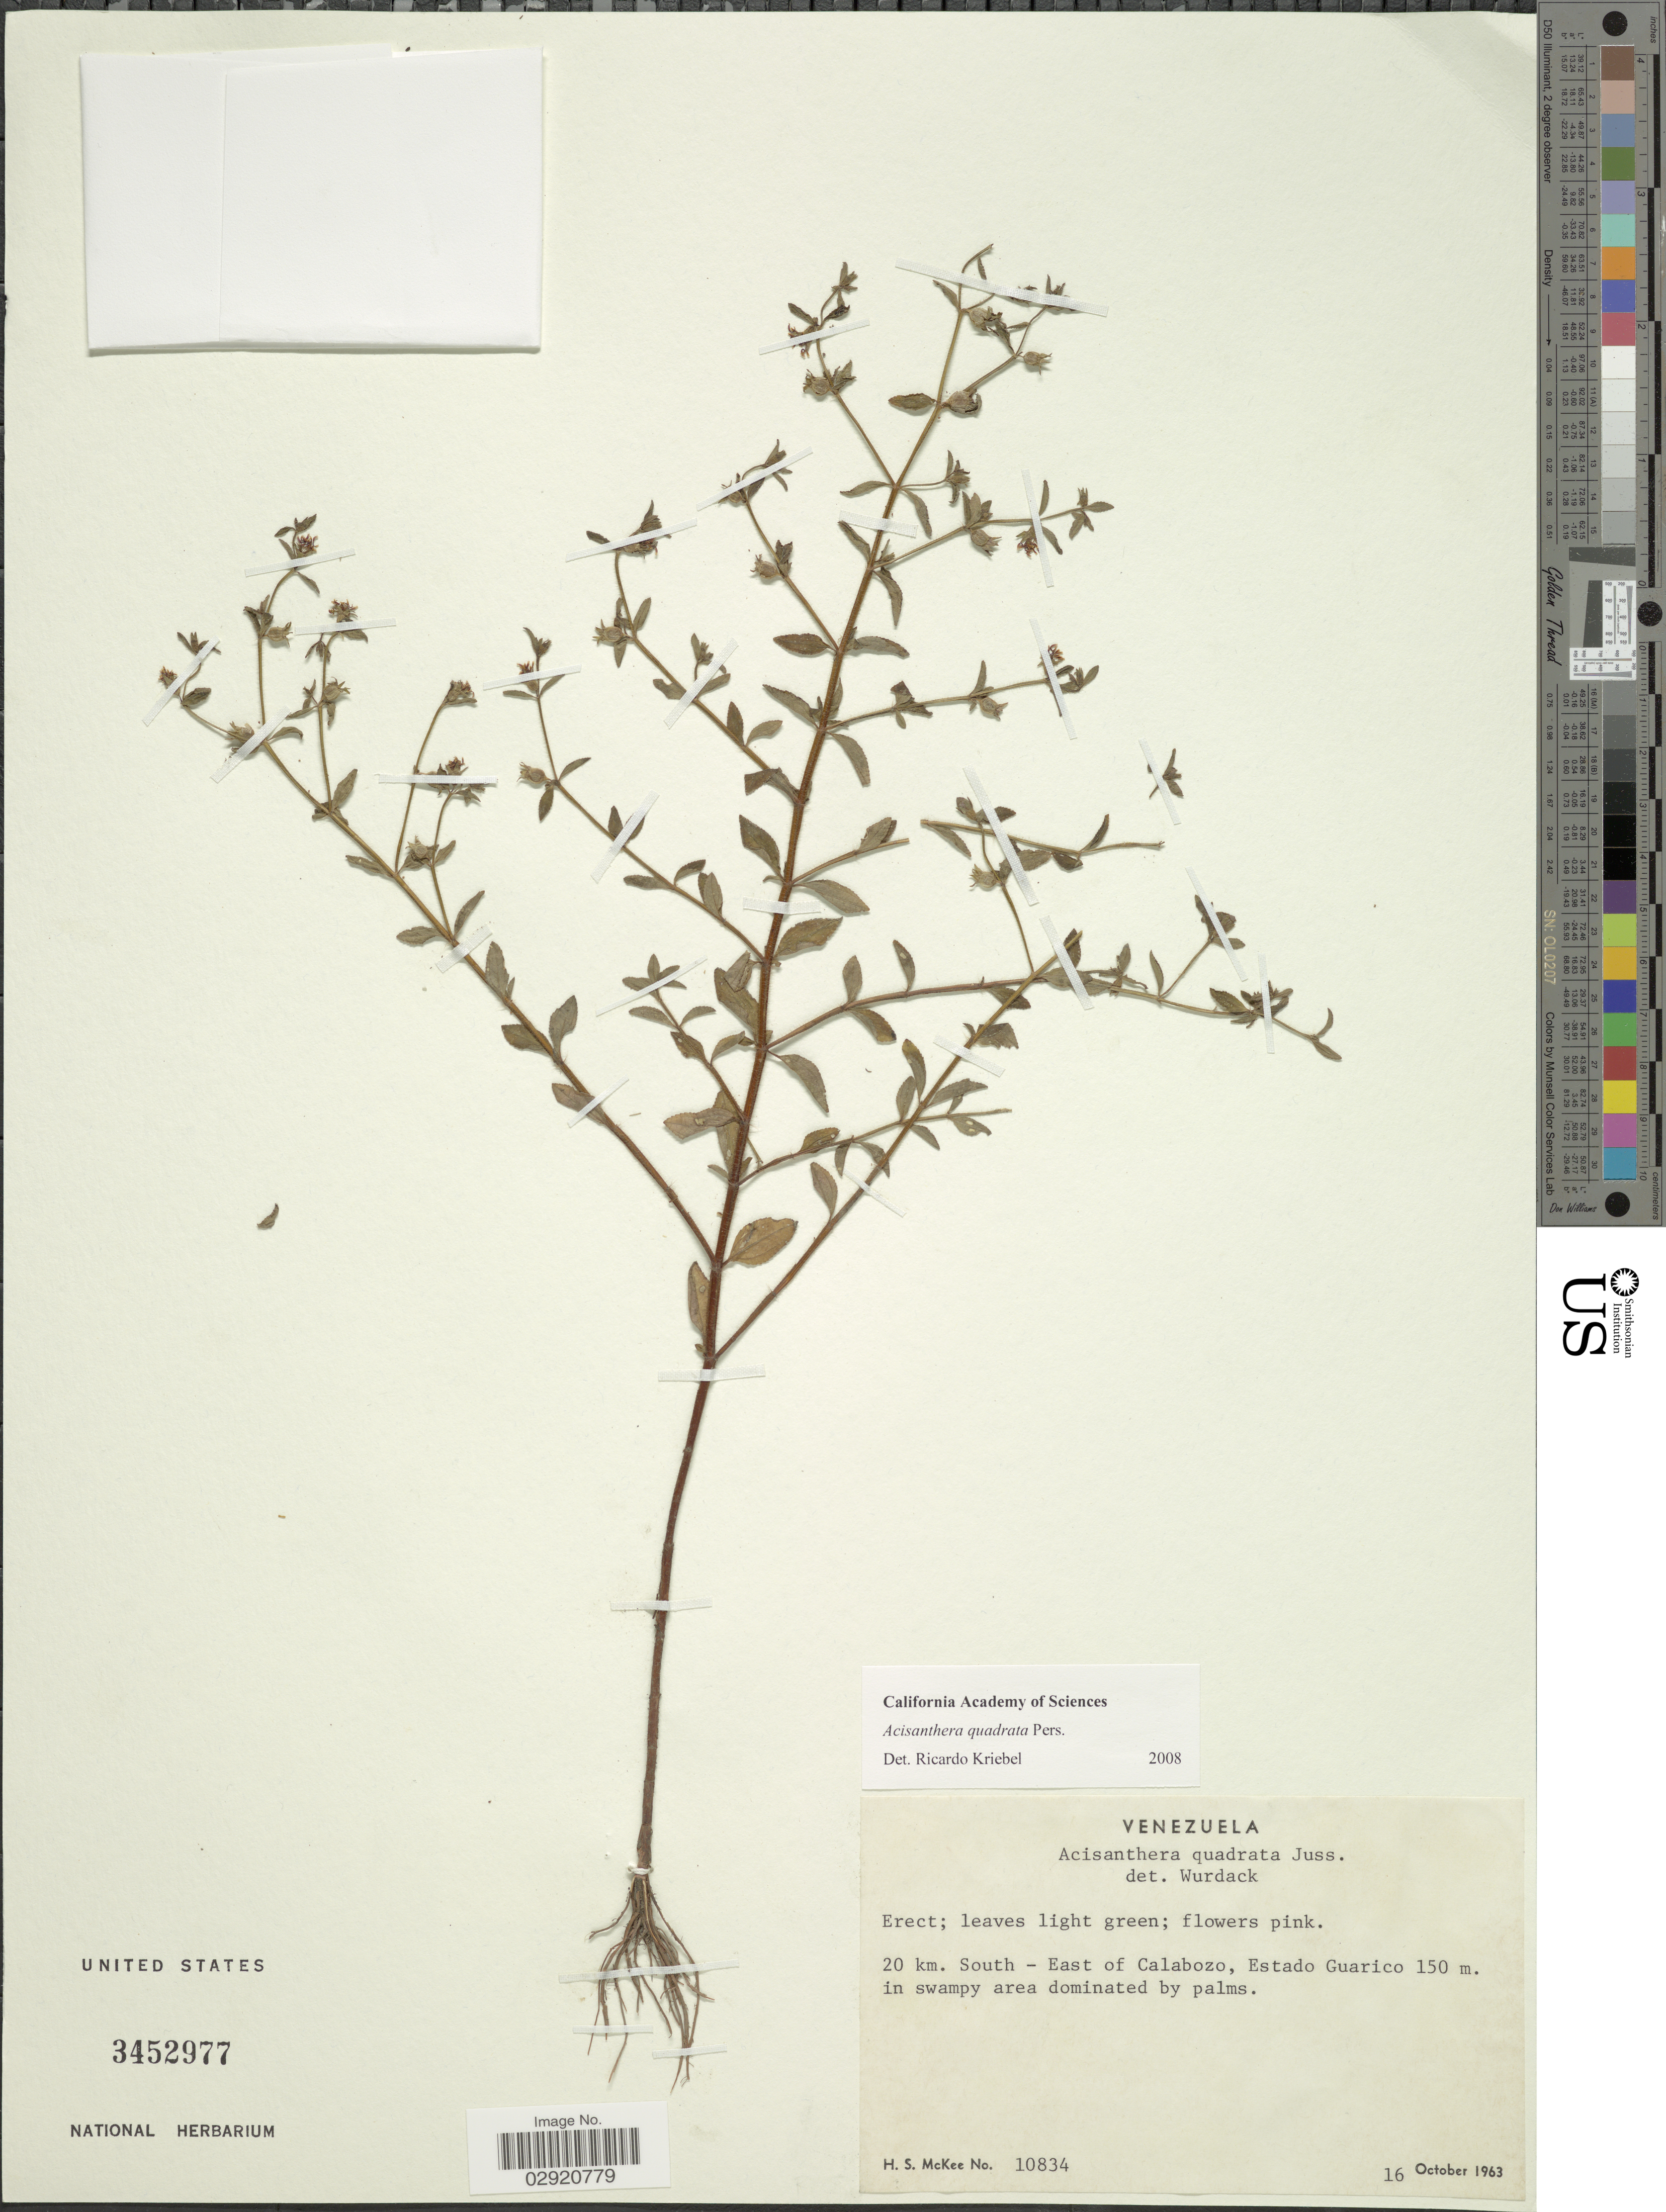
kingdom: Plantae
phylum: Tracheophyta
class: Magnoliopsida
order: Myrtales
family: Melastomataceae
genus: Acisanthera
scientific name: Acisanthera erecta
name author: Gleason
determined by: Nunes da Silva, Diego, (RB), Jardim Botanico do Rio de Janeiro - Herbario (BRAZIL)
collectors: H. S. McKee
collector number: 10834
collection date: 1963-10-16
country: Venezuela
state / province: Guárico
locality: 20 km. South - East of Calabozo.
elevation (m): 150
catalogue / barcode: US 3452977